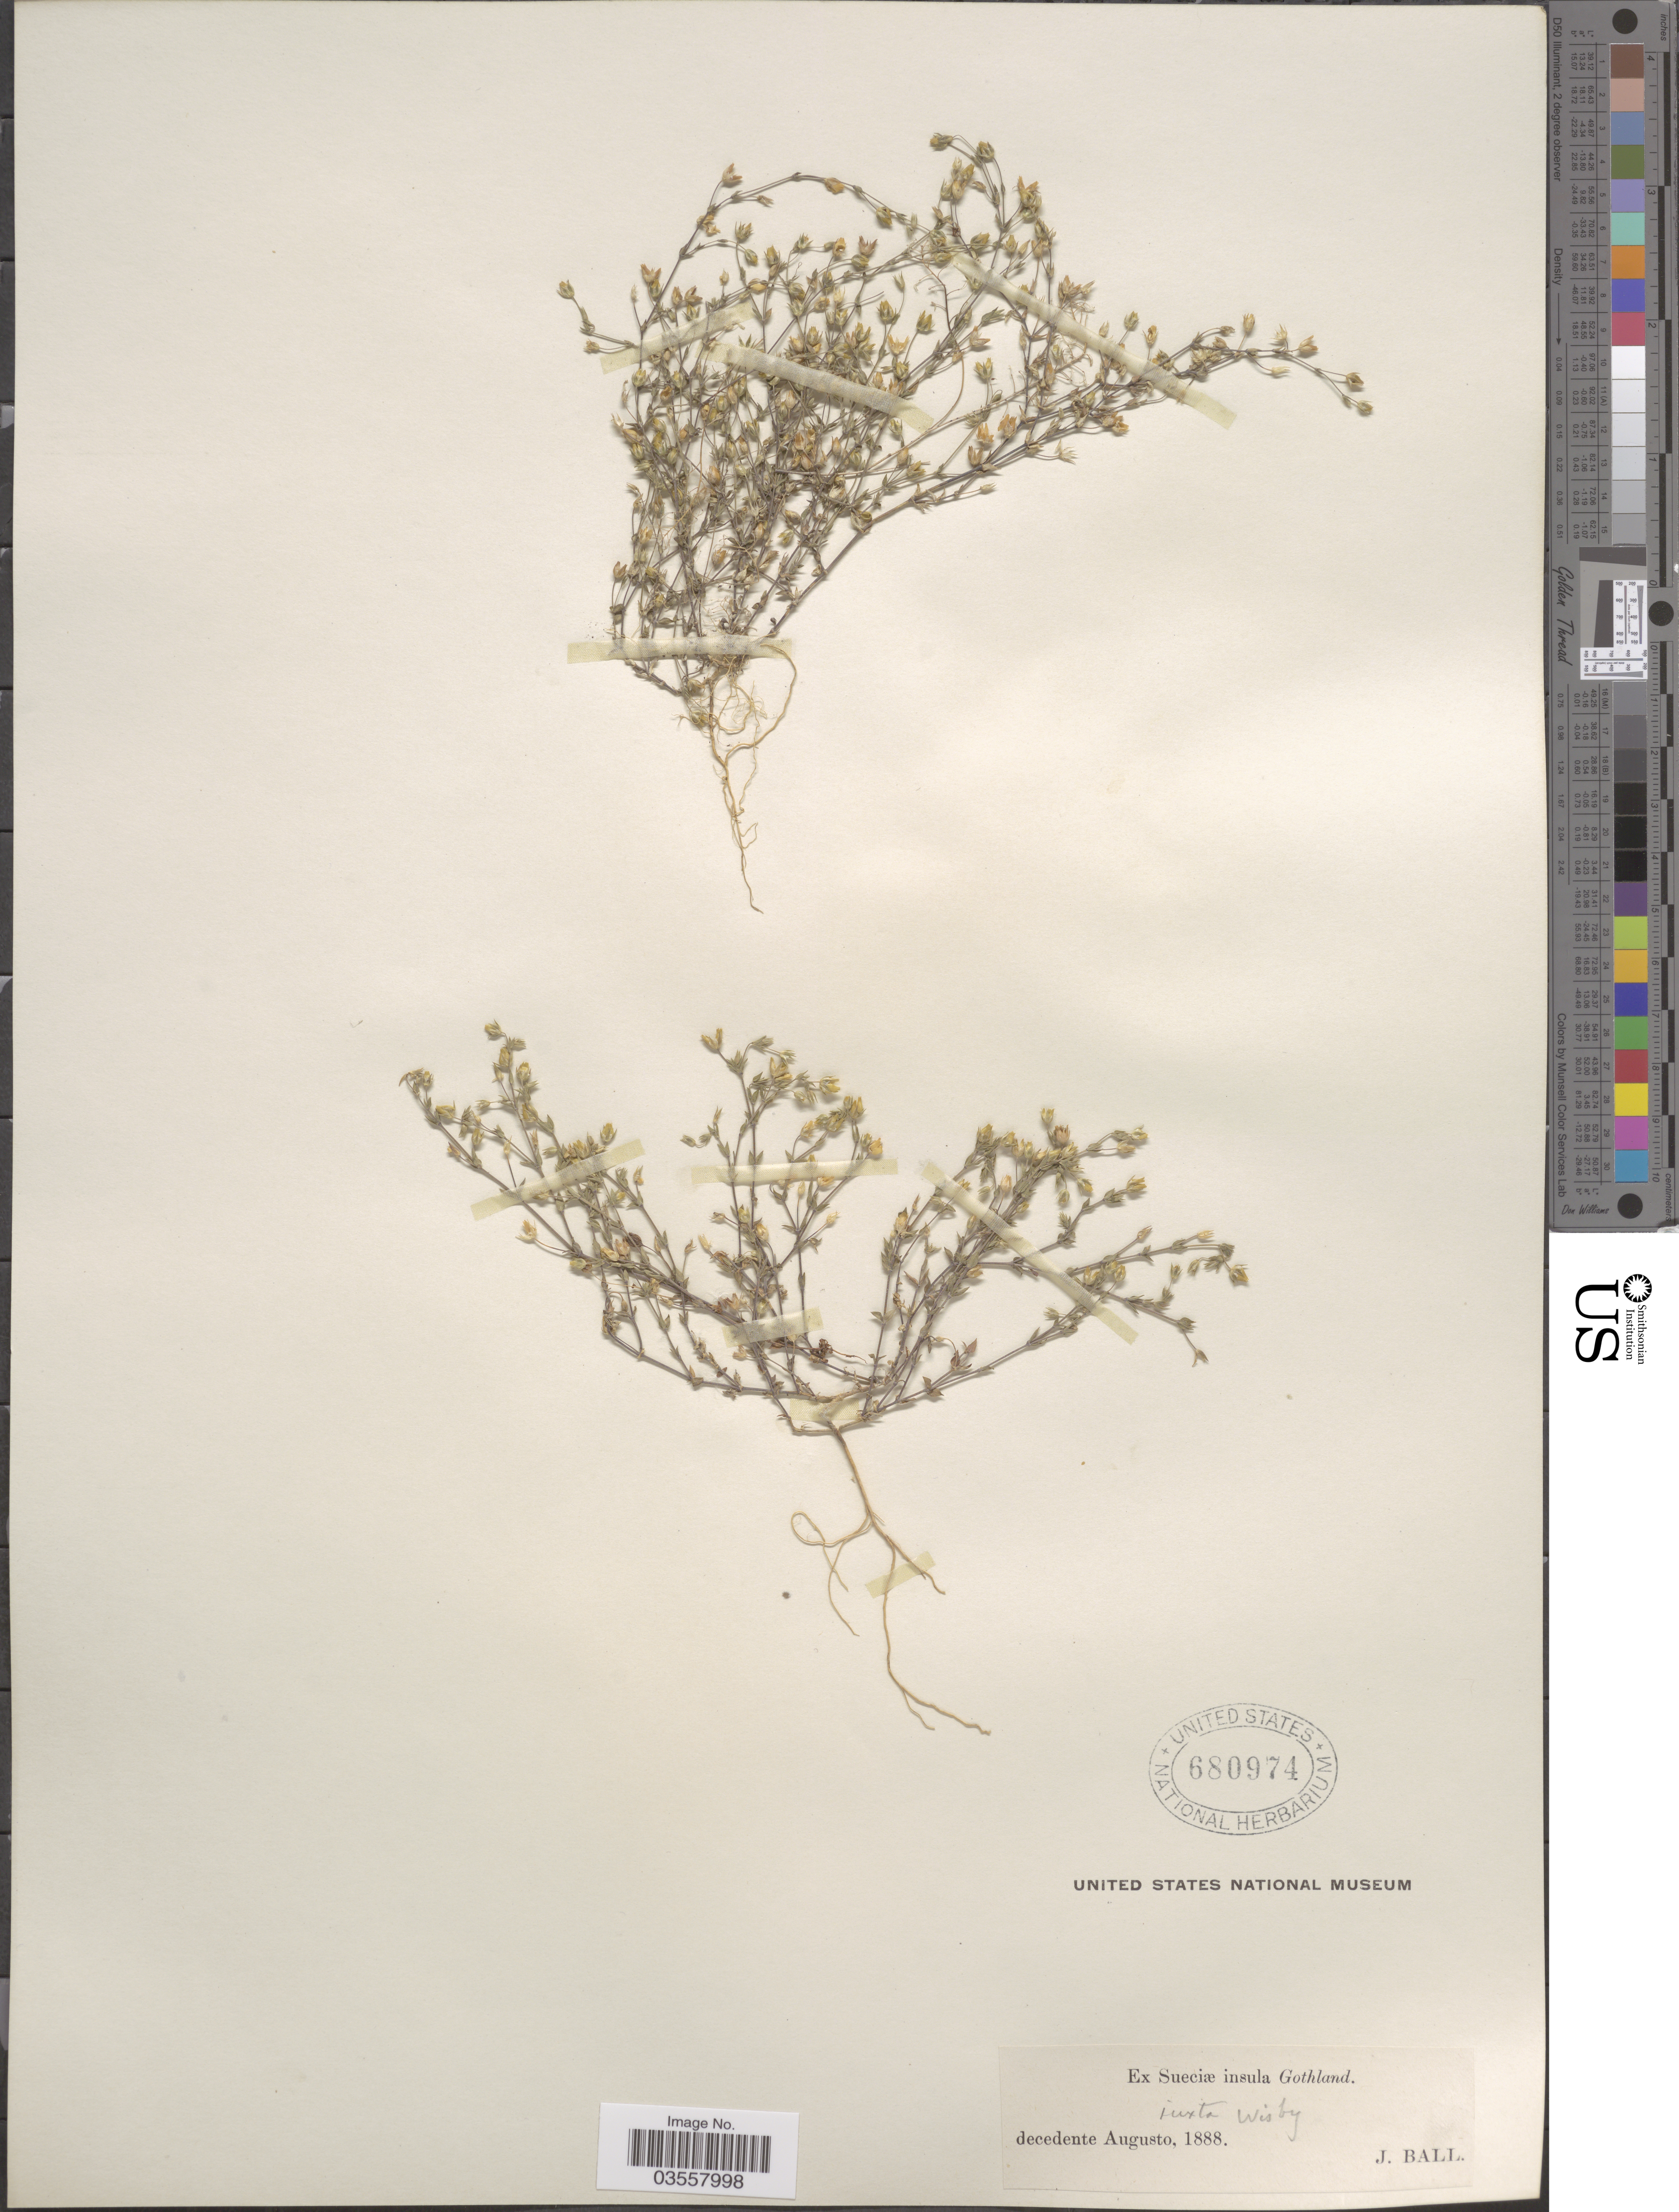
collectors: J. Ball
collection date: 1888-08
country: Sweden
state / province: Gotland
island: Gotland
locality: Ex Sueciæ insula Gothland, juxta Wisby.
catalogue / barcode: US 680974